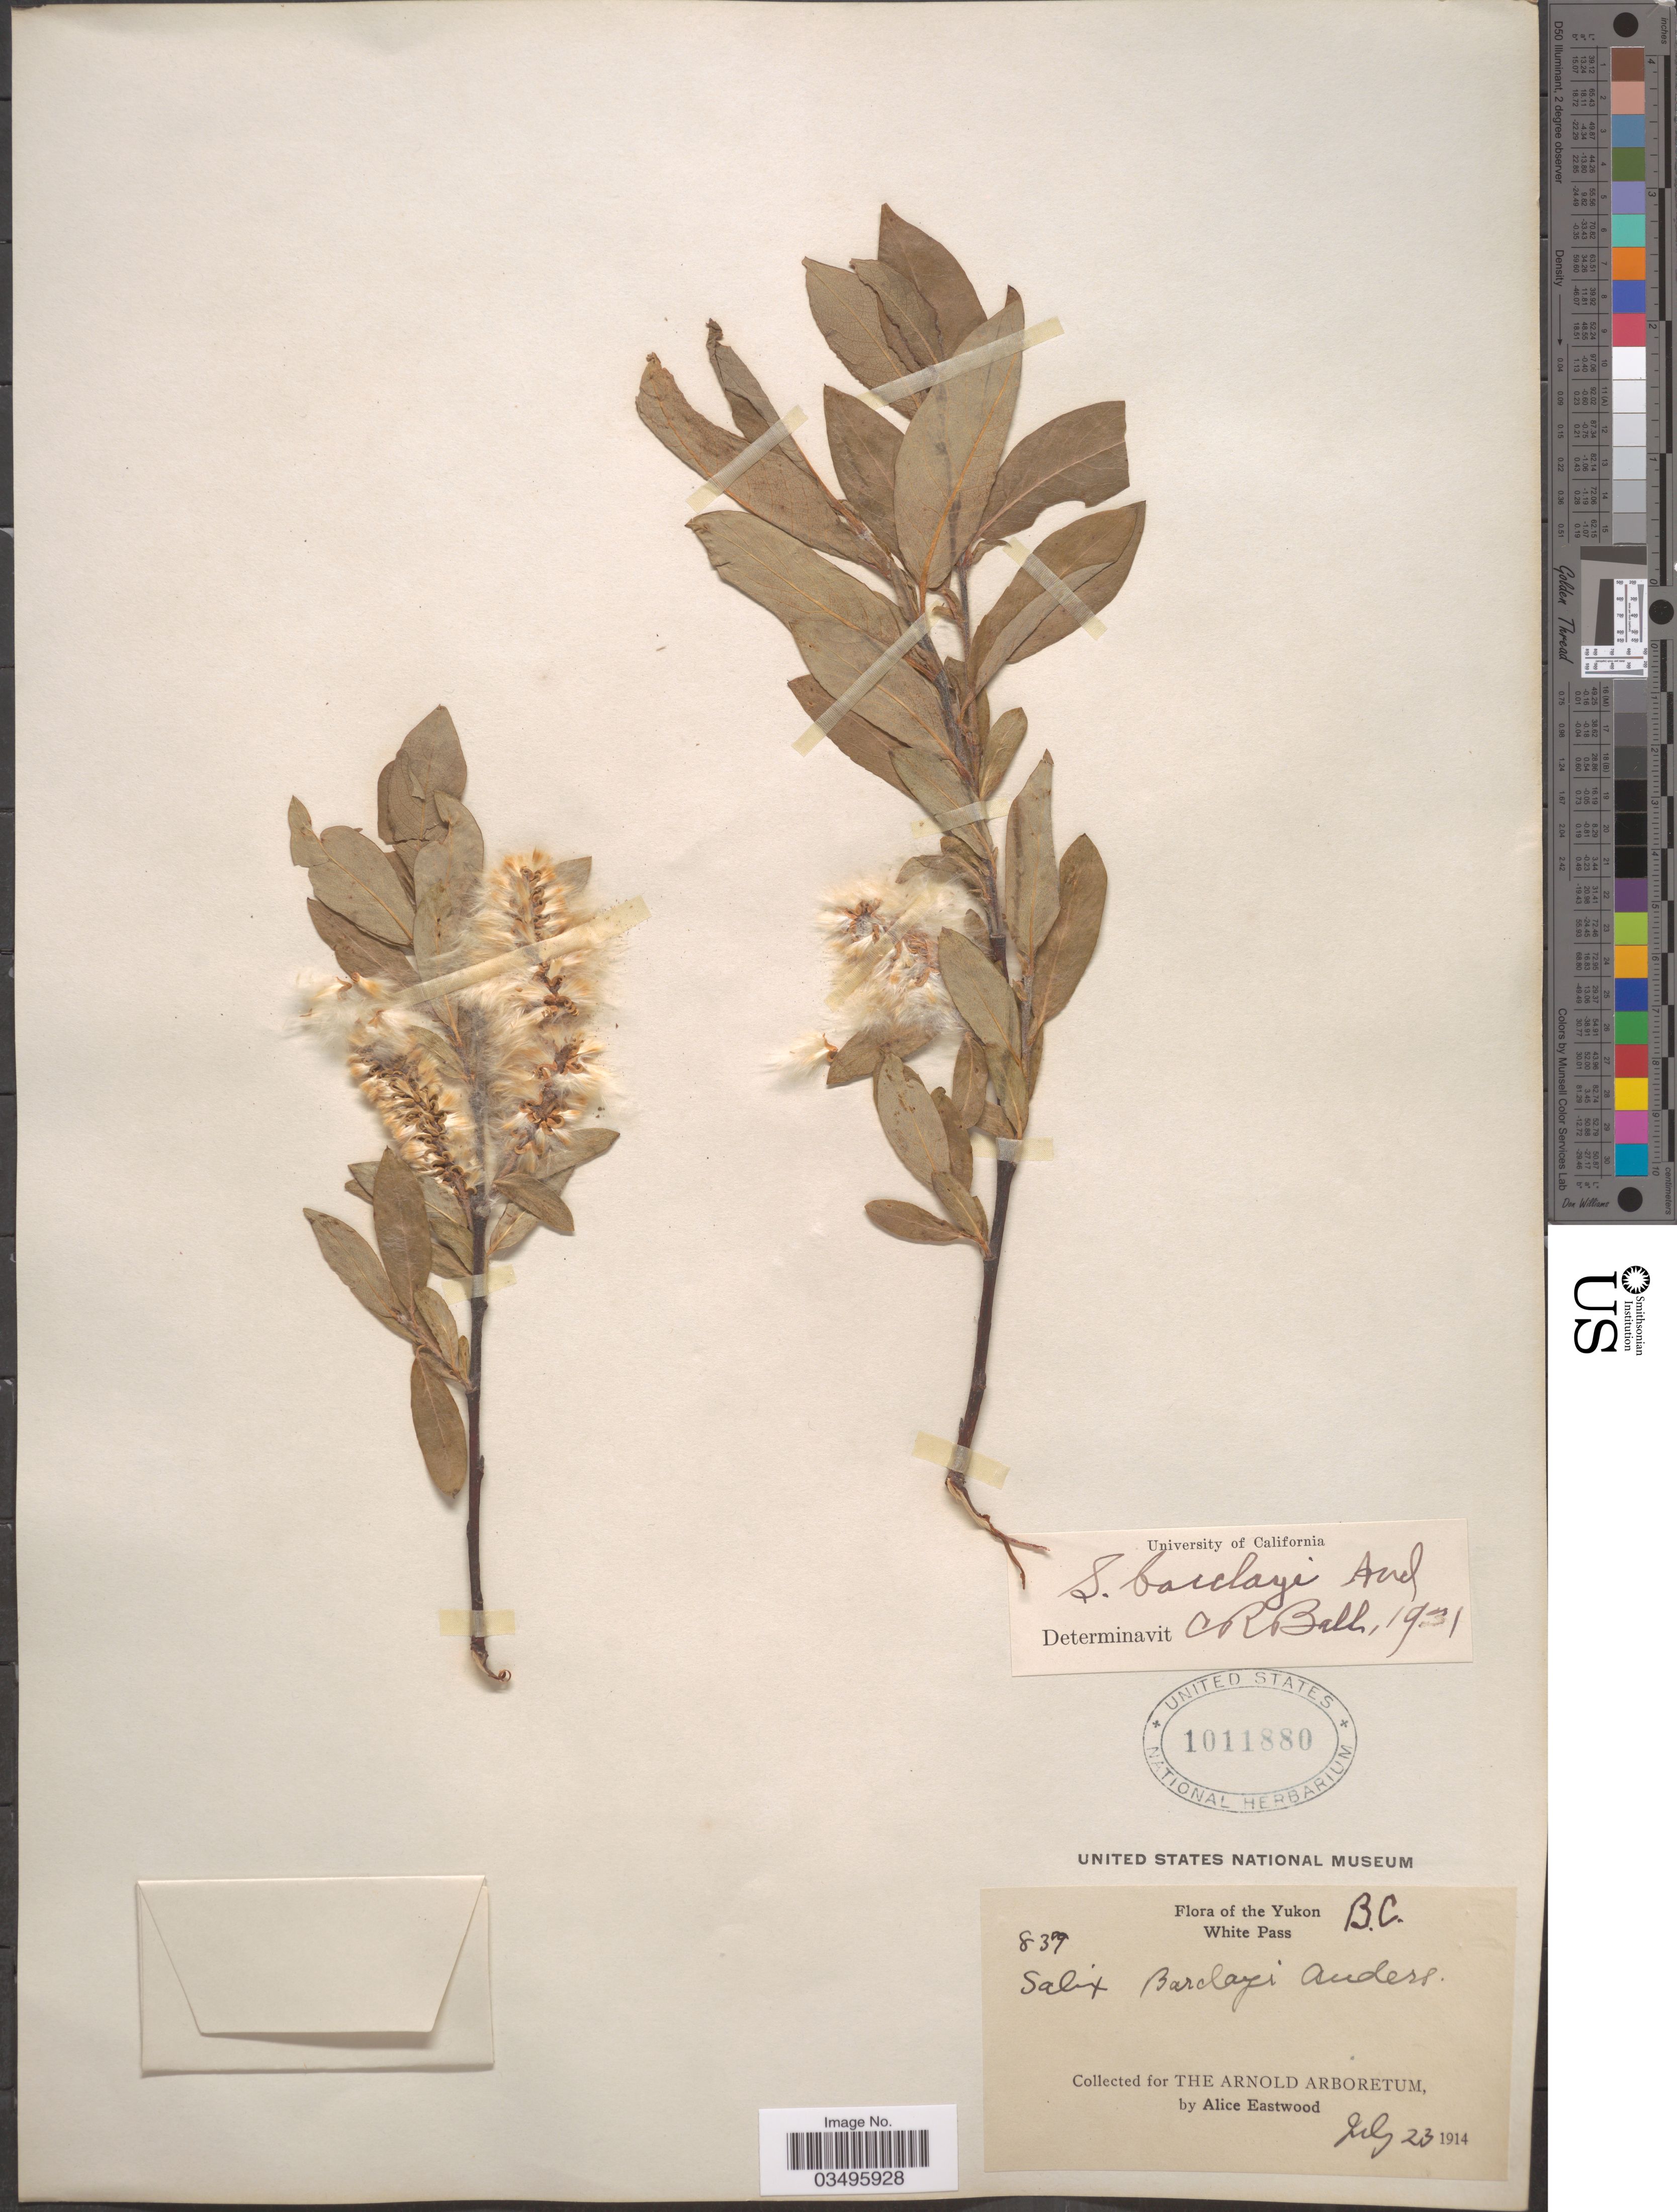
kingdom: Plantae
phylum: Tracheophyta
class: Magnoliopsida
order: Malpighiales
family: Salicaceae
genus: Salix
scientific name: Salix barclayi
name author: Andersson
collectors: A. Eastwood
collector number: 8309*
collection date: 1914-07-23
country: Canada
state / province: British Columbia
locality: Yukon. White Pass. B.C.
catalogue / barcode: US 1011880